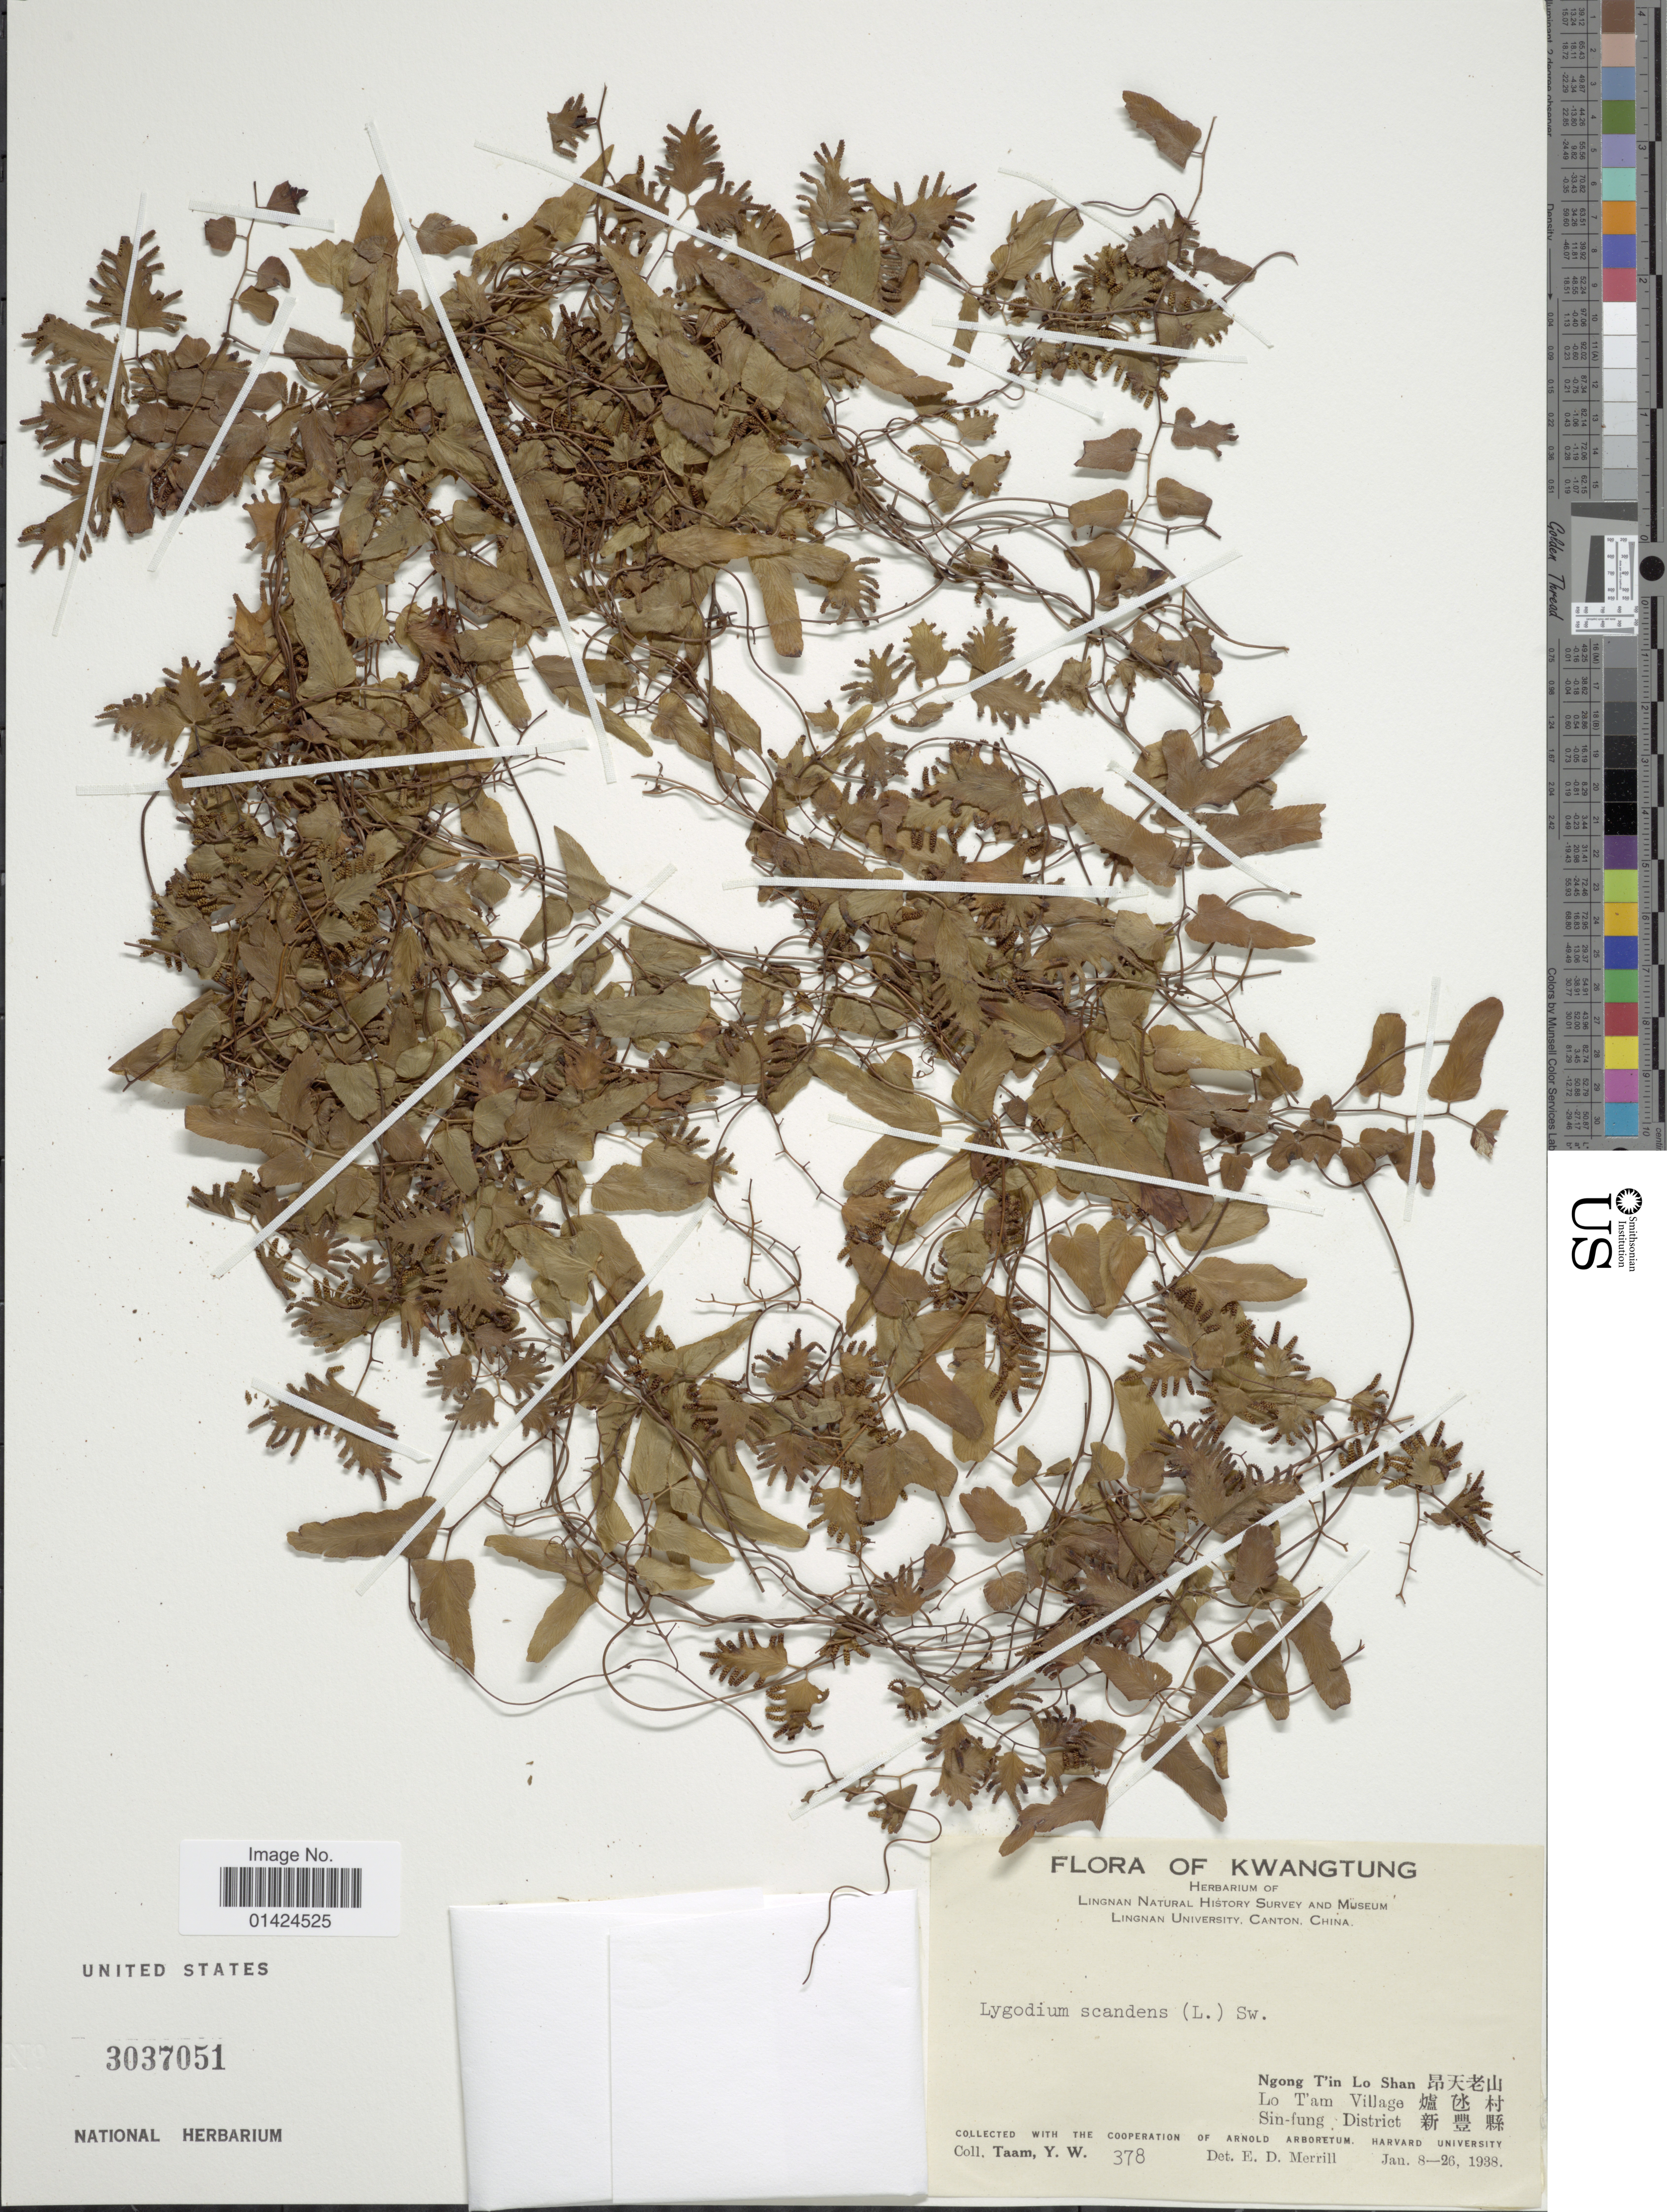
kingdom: Plantae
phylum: Tracheophyta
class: Polypodiopsida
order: Schizaeales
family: Lygodiaceae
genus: Lygodium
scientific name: Lygodium microphyllum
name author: (Cav.) R. Br.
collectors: Y. W. Taam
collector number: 378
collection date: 1938-01-08/1938-01-26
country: China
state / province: Guangdong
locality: Kwangtung. Ngong T'in Lo Shan. Lo T'am Village. Sin-fung Distrct.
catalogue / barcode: US 3037051